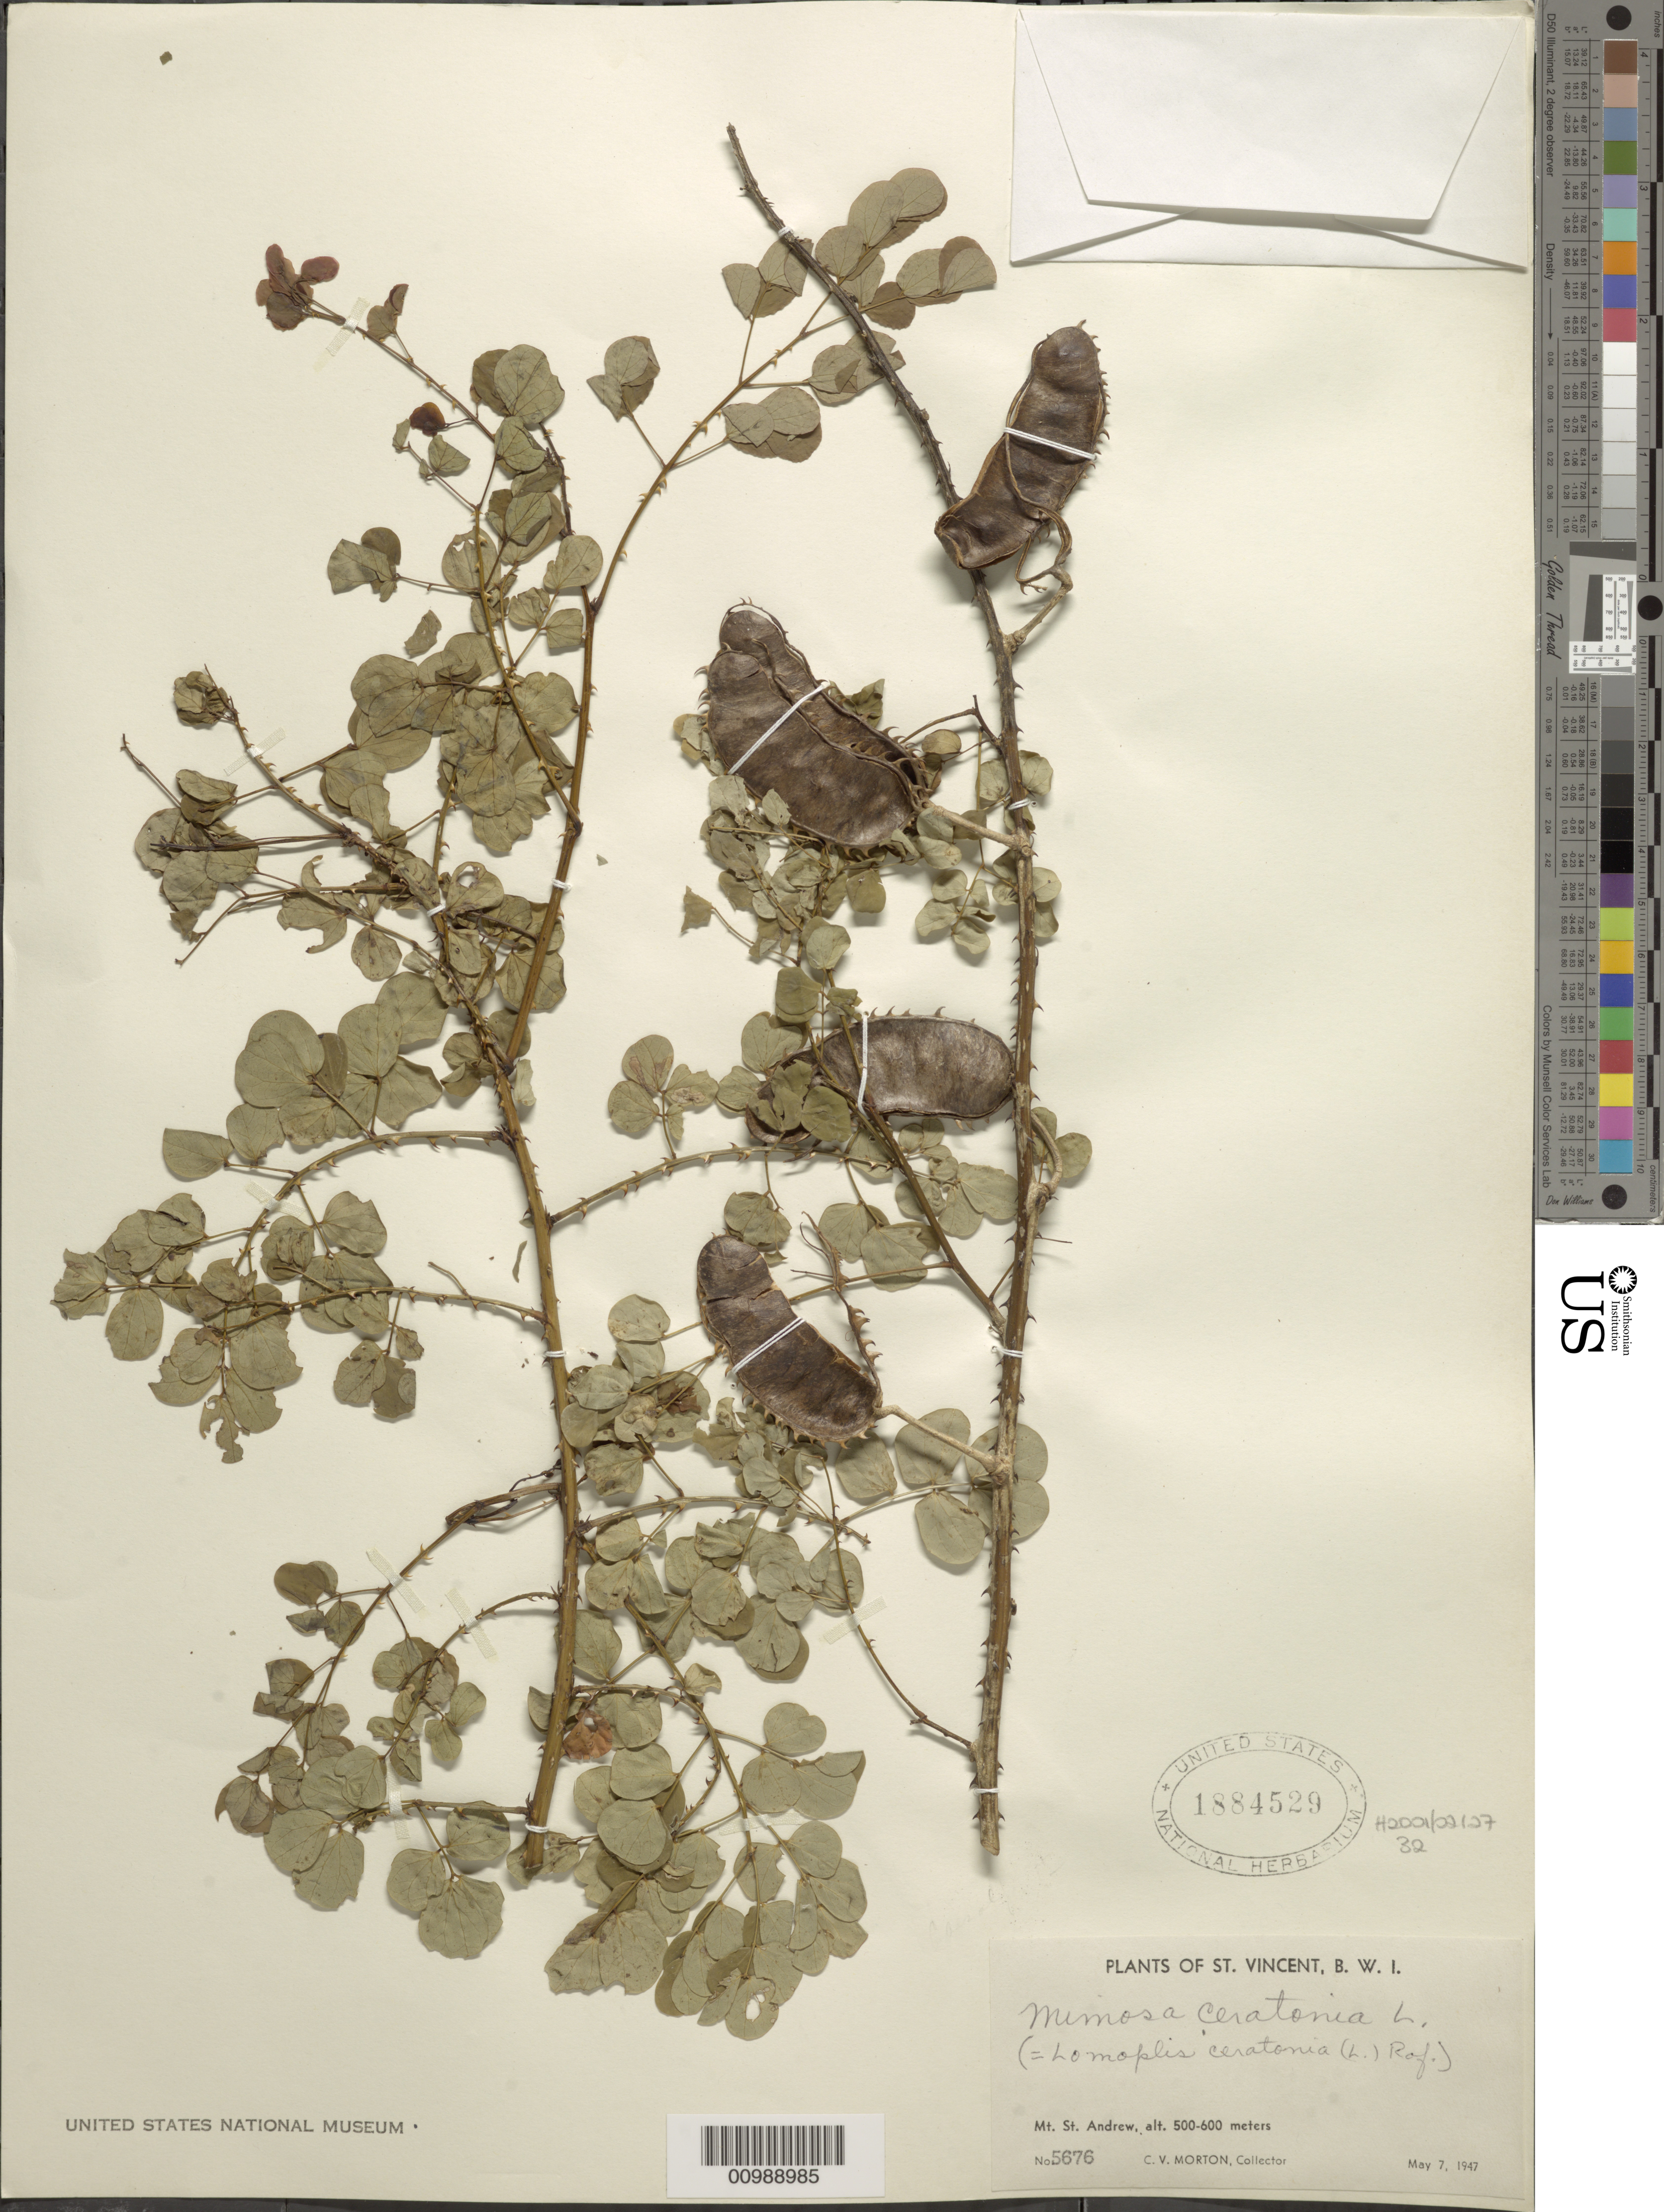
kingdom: Plantae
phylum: Tracheophyta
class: Magnoliopsida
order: Fabales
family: Fabaceae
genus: Mimosa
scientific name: Mimosa ceratonia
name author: L.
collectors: C. V. Morton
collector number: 5676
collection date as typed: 07 May 1947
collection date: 1947-05-07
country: St. Vincent - Grenadines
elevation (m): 500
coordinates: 0 N, 0 E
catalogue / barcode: US 1884529